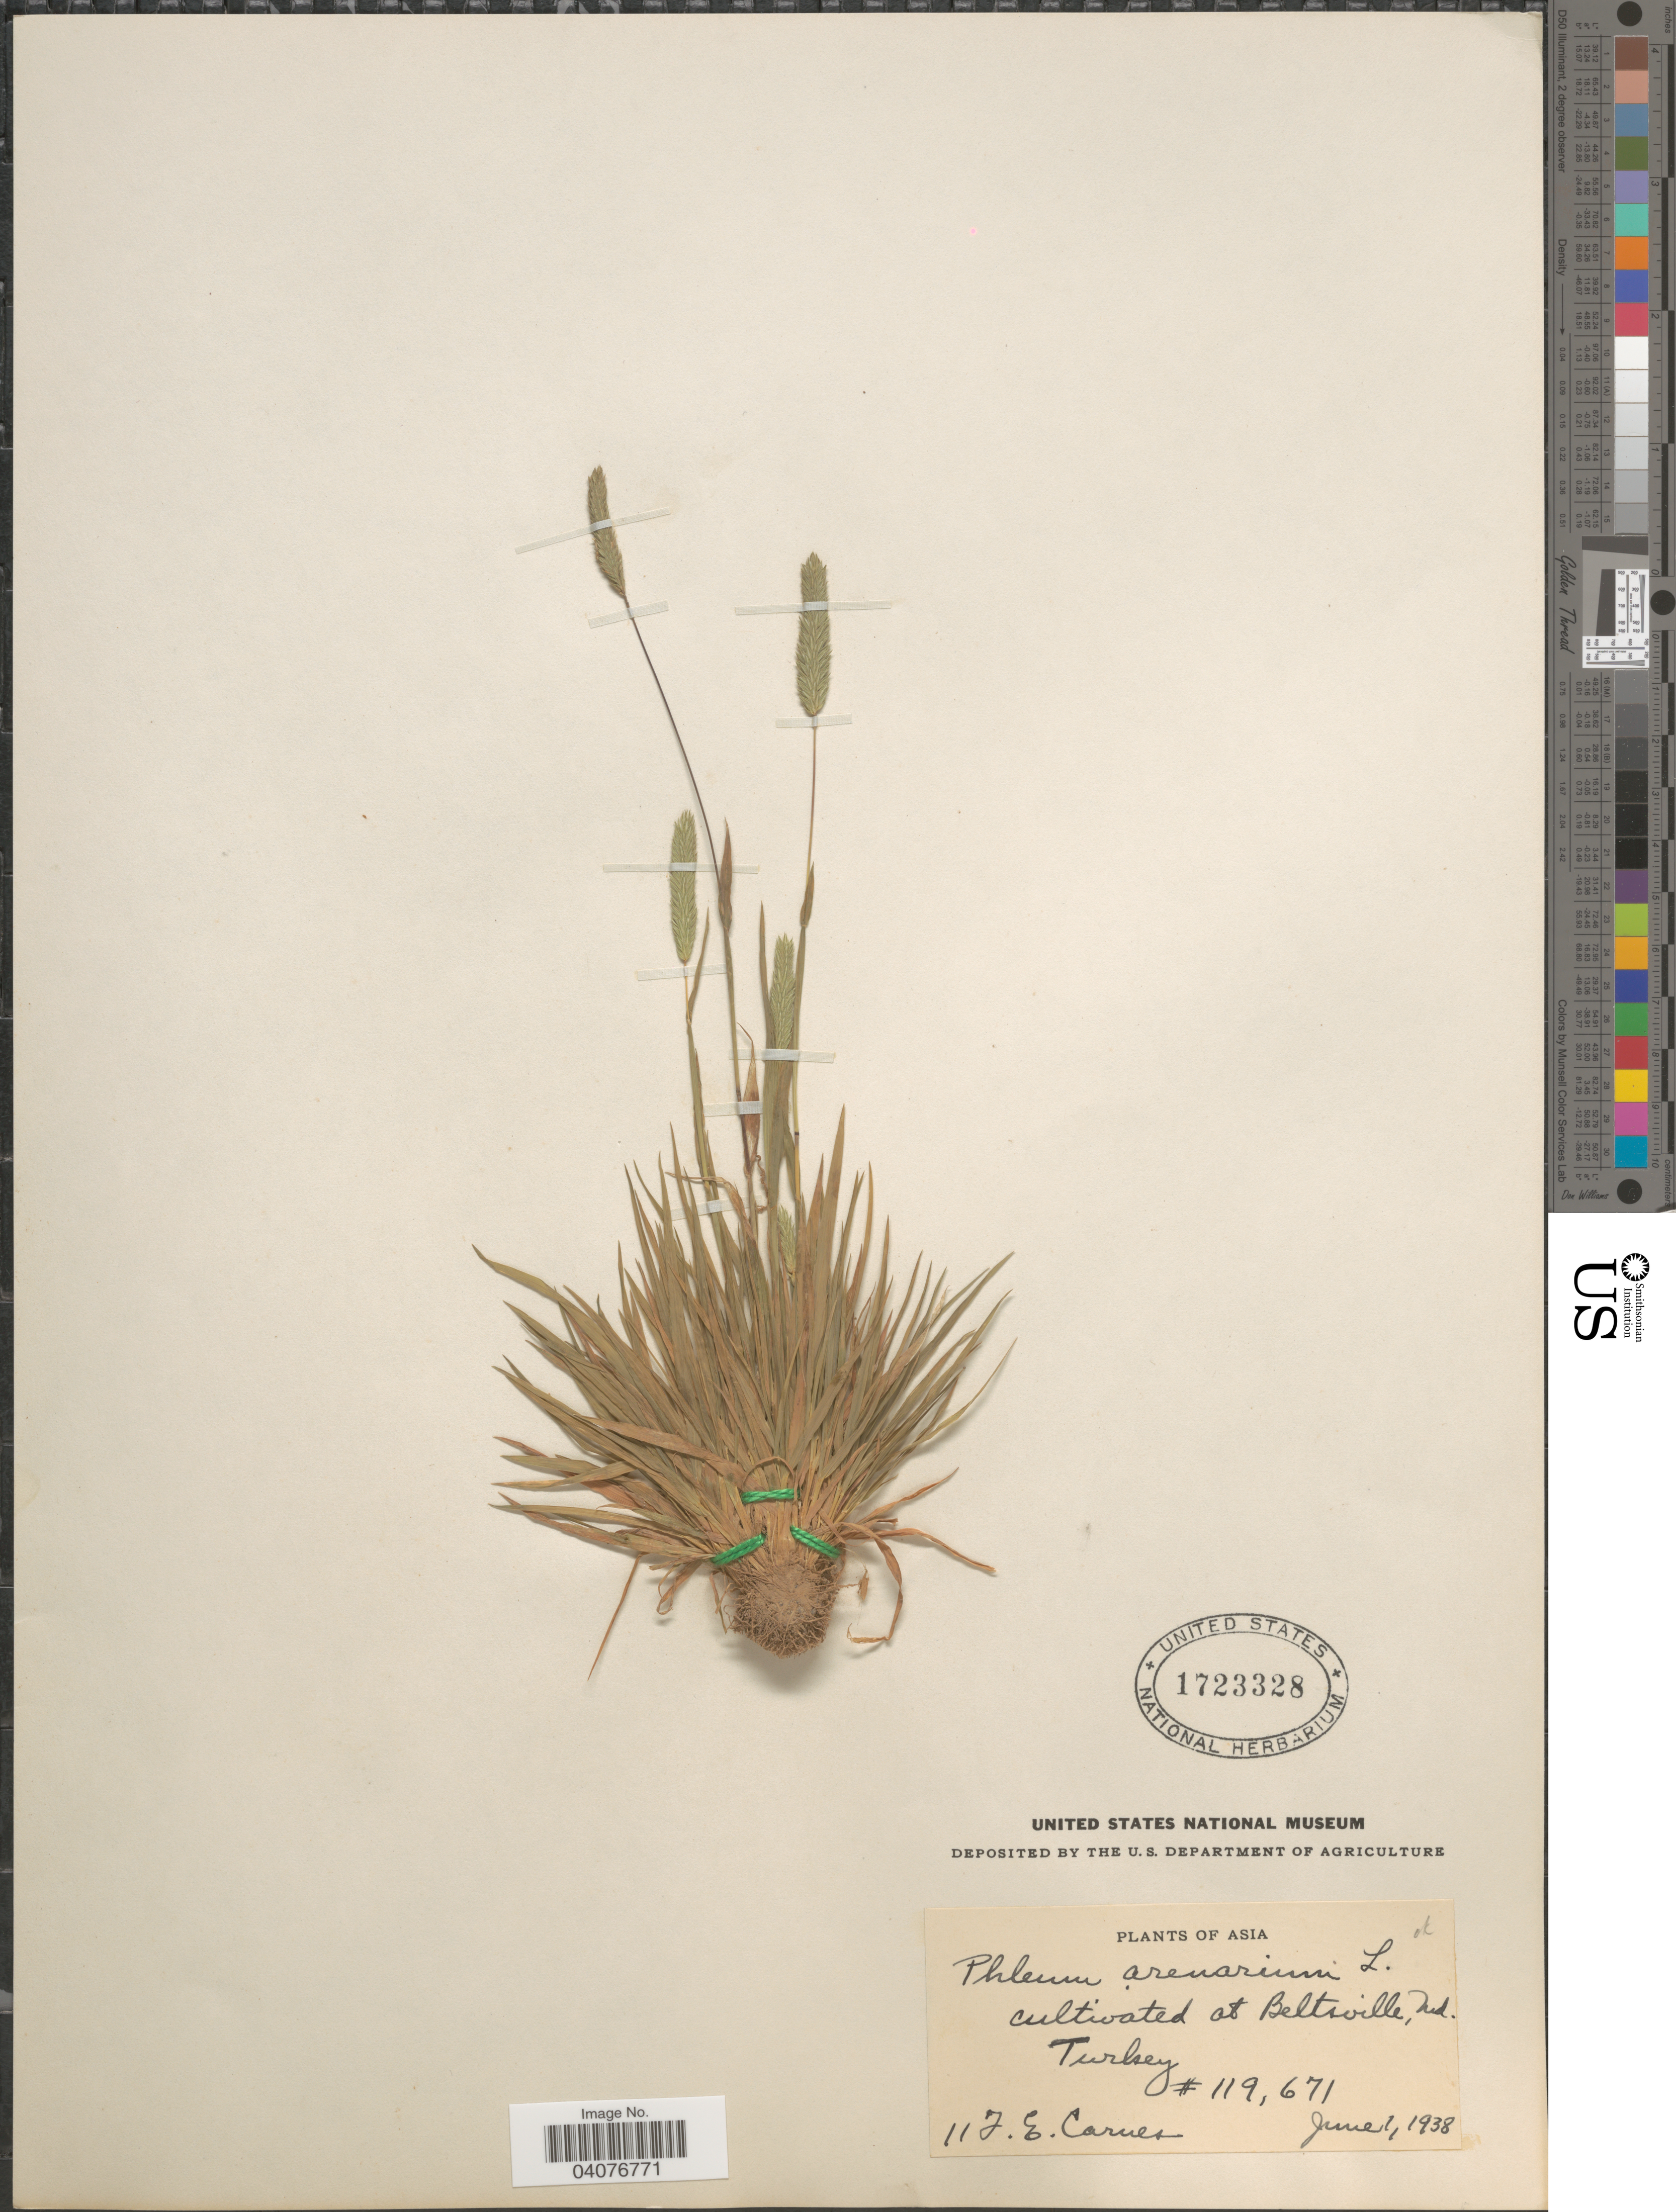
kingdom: Plantae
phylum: Tracheophyta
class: Liliopsida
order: Poales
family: Poaceae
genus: Phleum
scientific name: Phleum arenarium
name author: L.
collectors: F. Carnes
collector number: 11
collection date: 1938-06-01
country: United States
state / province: Maryland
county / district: Prince George's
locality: At Beltsville.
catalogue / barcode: US 1723328